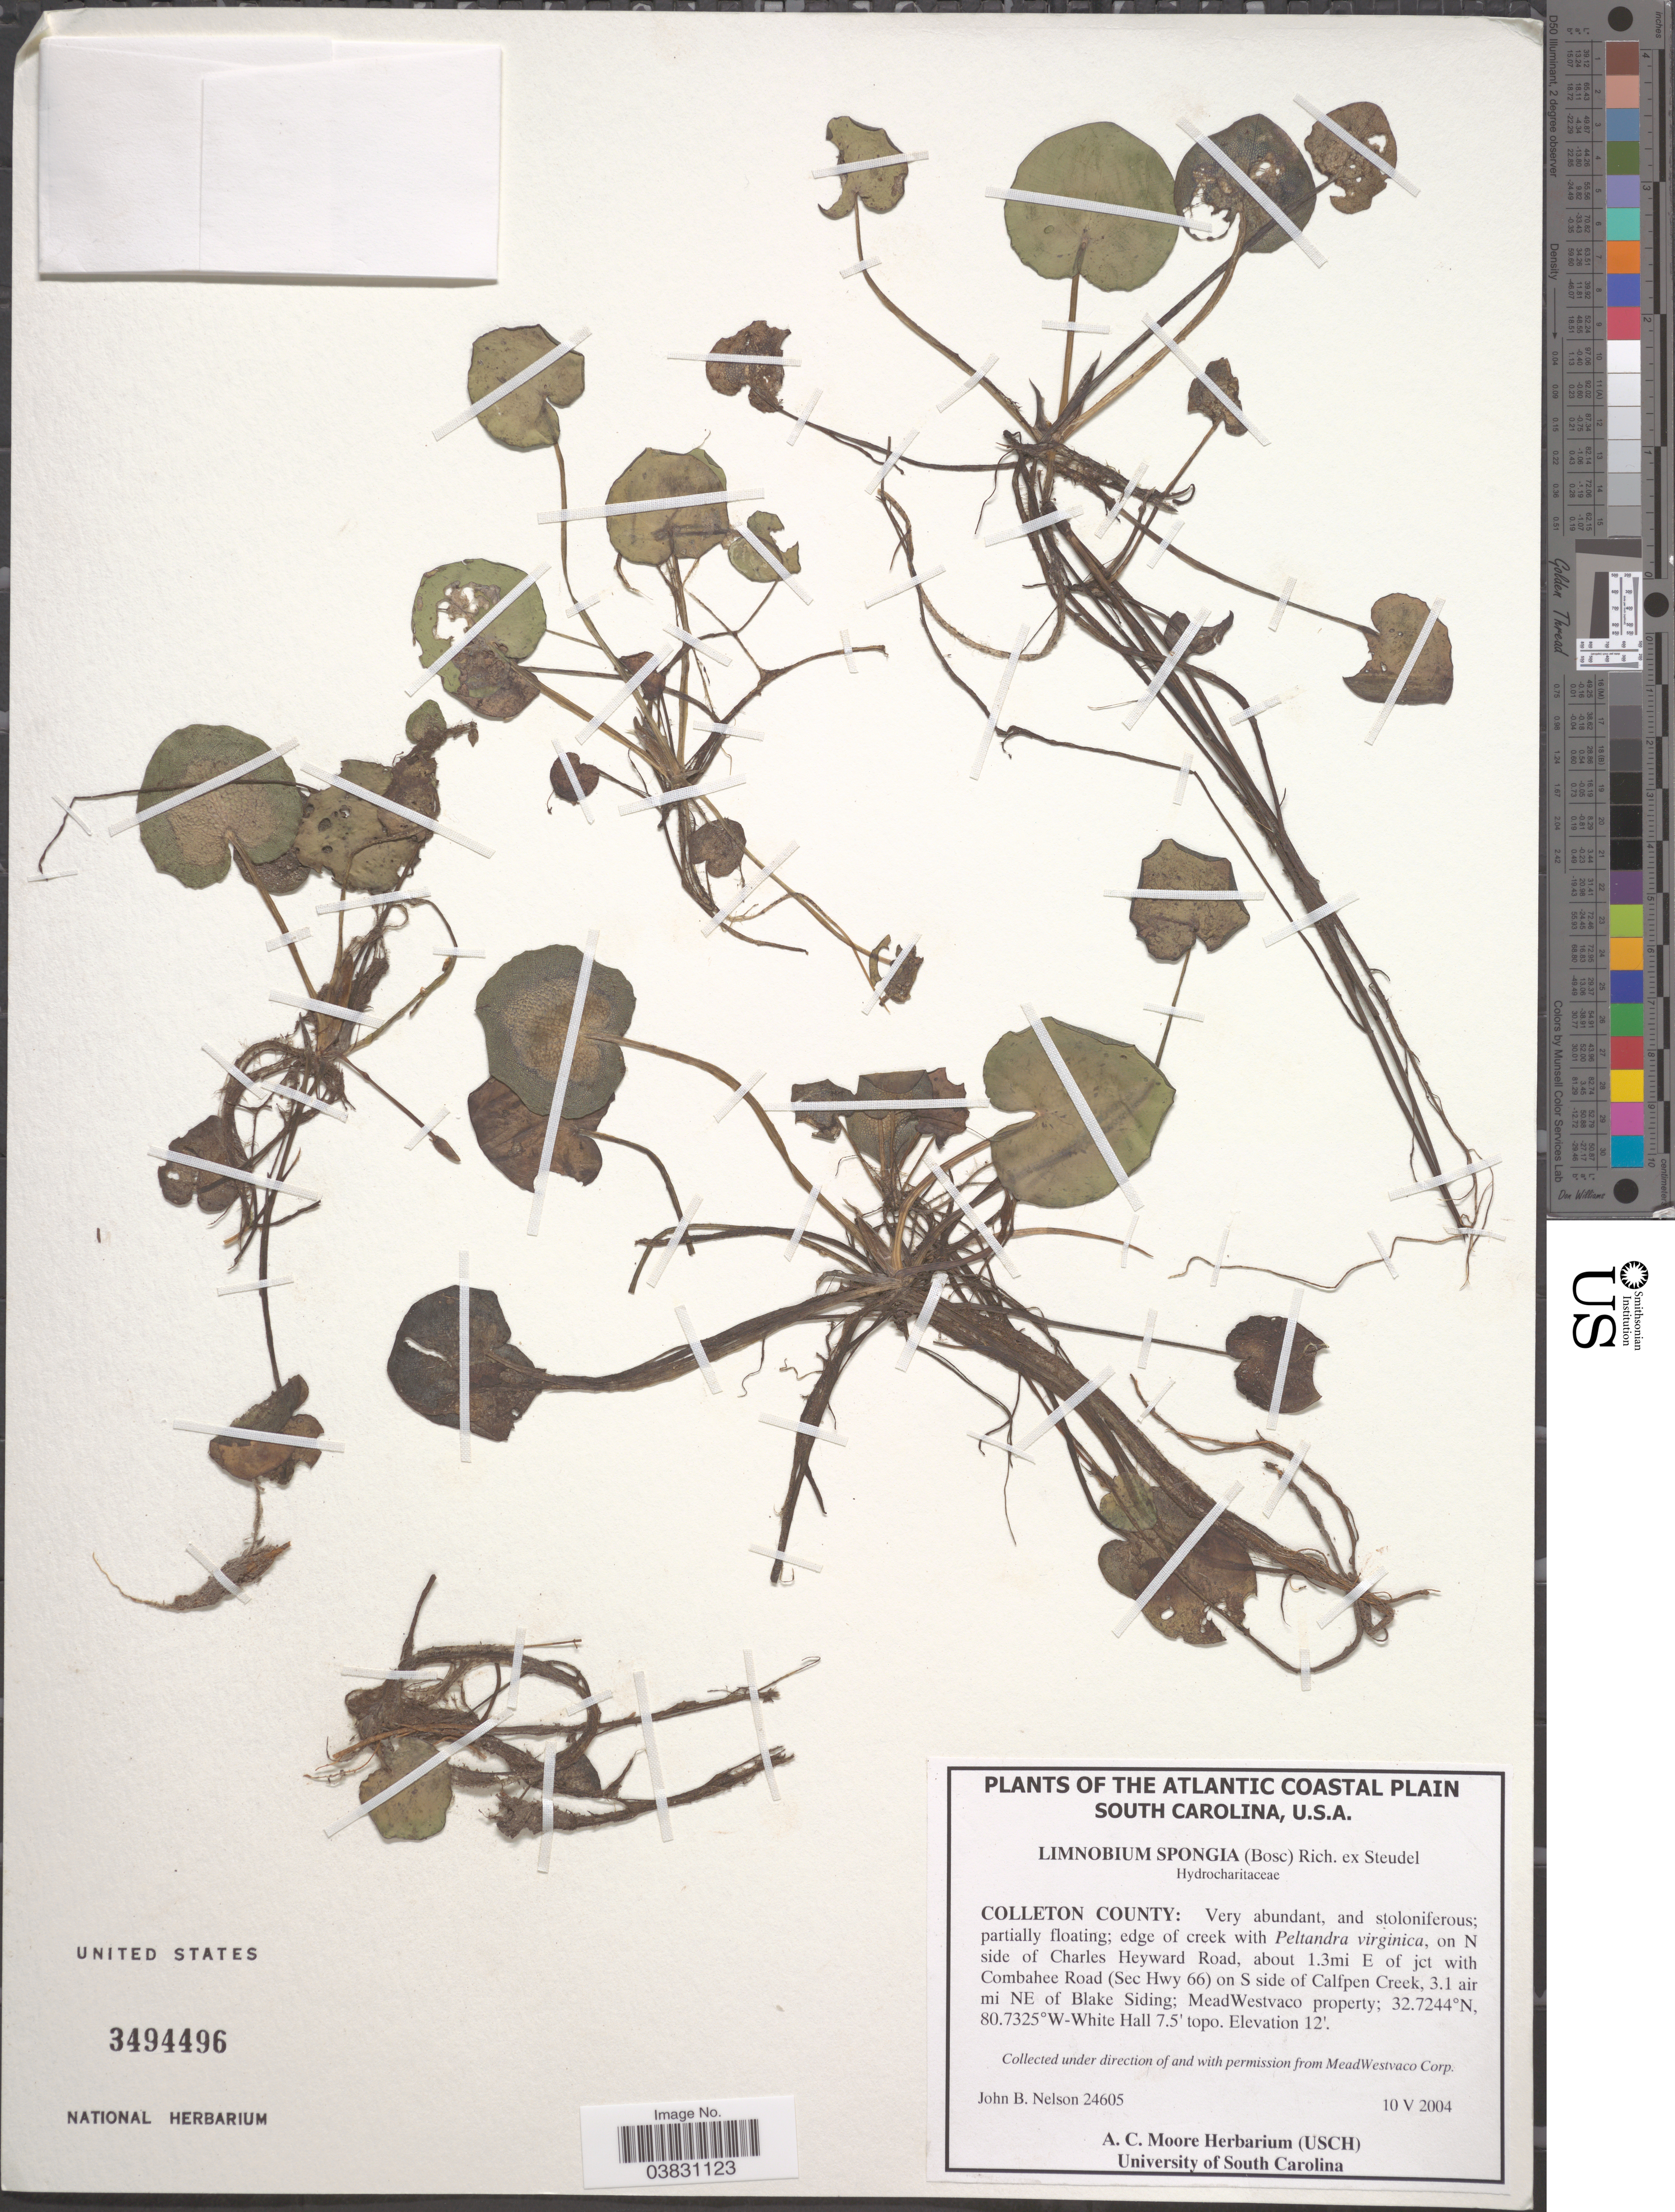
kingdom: Plantae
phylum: Tracheophyta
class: Liliopsida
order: Alismatales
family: Hydrocharitaceae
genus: Limnobium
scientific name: Limnobium spongia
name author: (Bosc) Rich. ex Steud.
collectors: J. B. Nelson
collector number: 24605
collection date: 2004-05-10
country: United States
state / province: South Carolina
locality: Atlantic Coastal Plain. Colleton County: Edge of creek on N side of Charles Heywar Road, about 1.3mi E of jct with Combahee Road (Sec Hwy 66) on S side of Calfpen Creek, 3.1 air mi NE of Blake Siding; MeadWestvaco property. White Hall 7.5'topo.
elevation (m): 4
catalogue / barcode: US 3494496